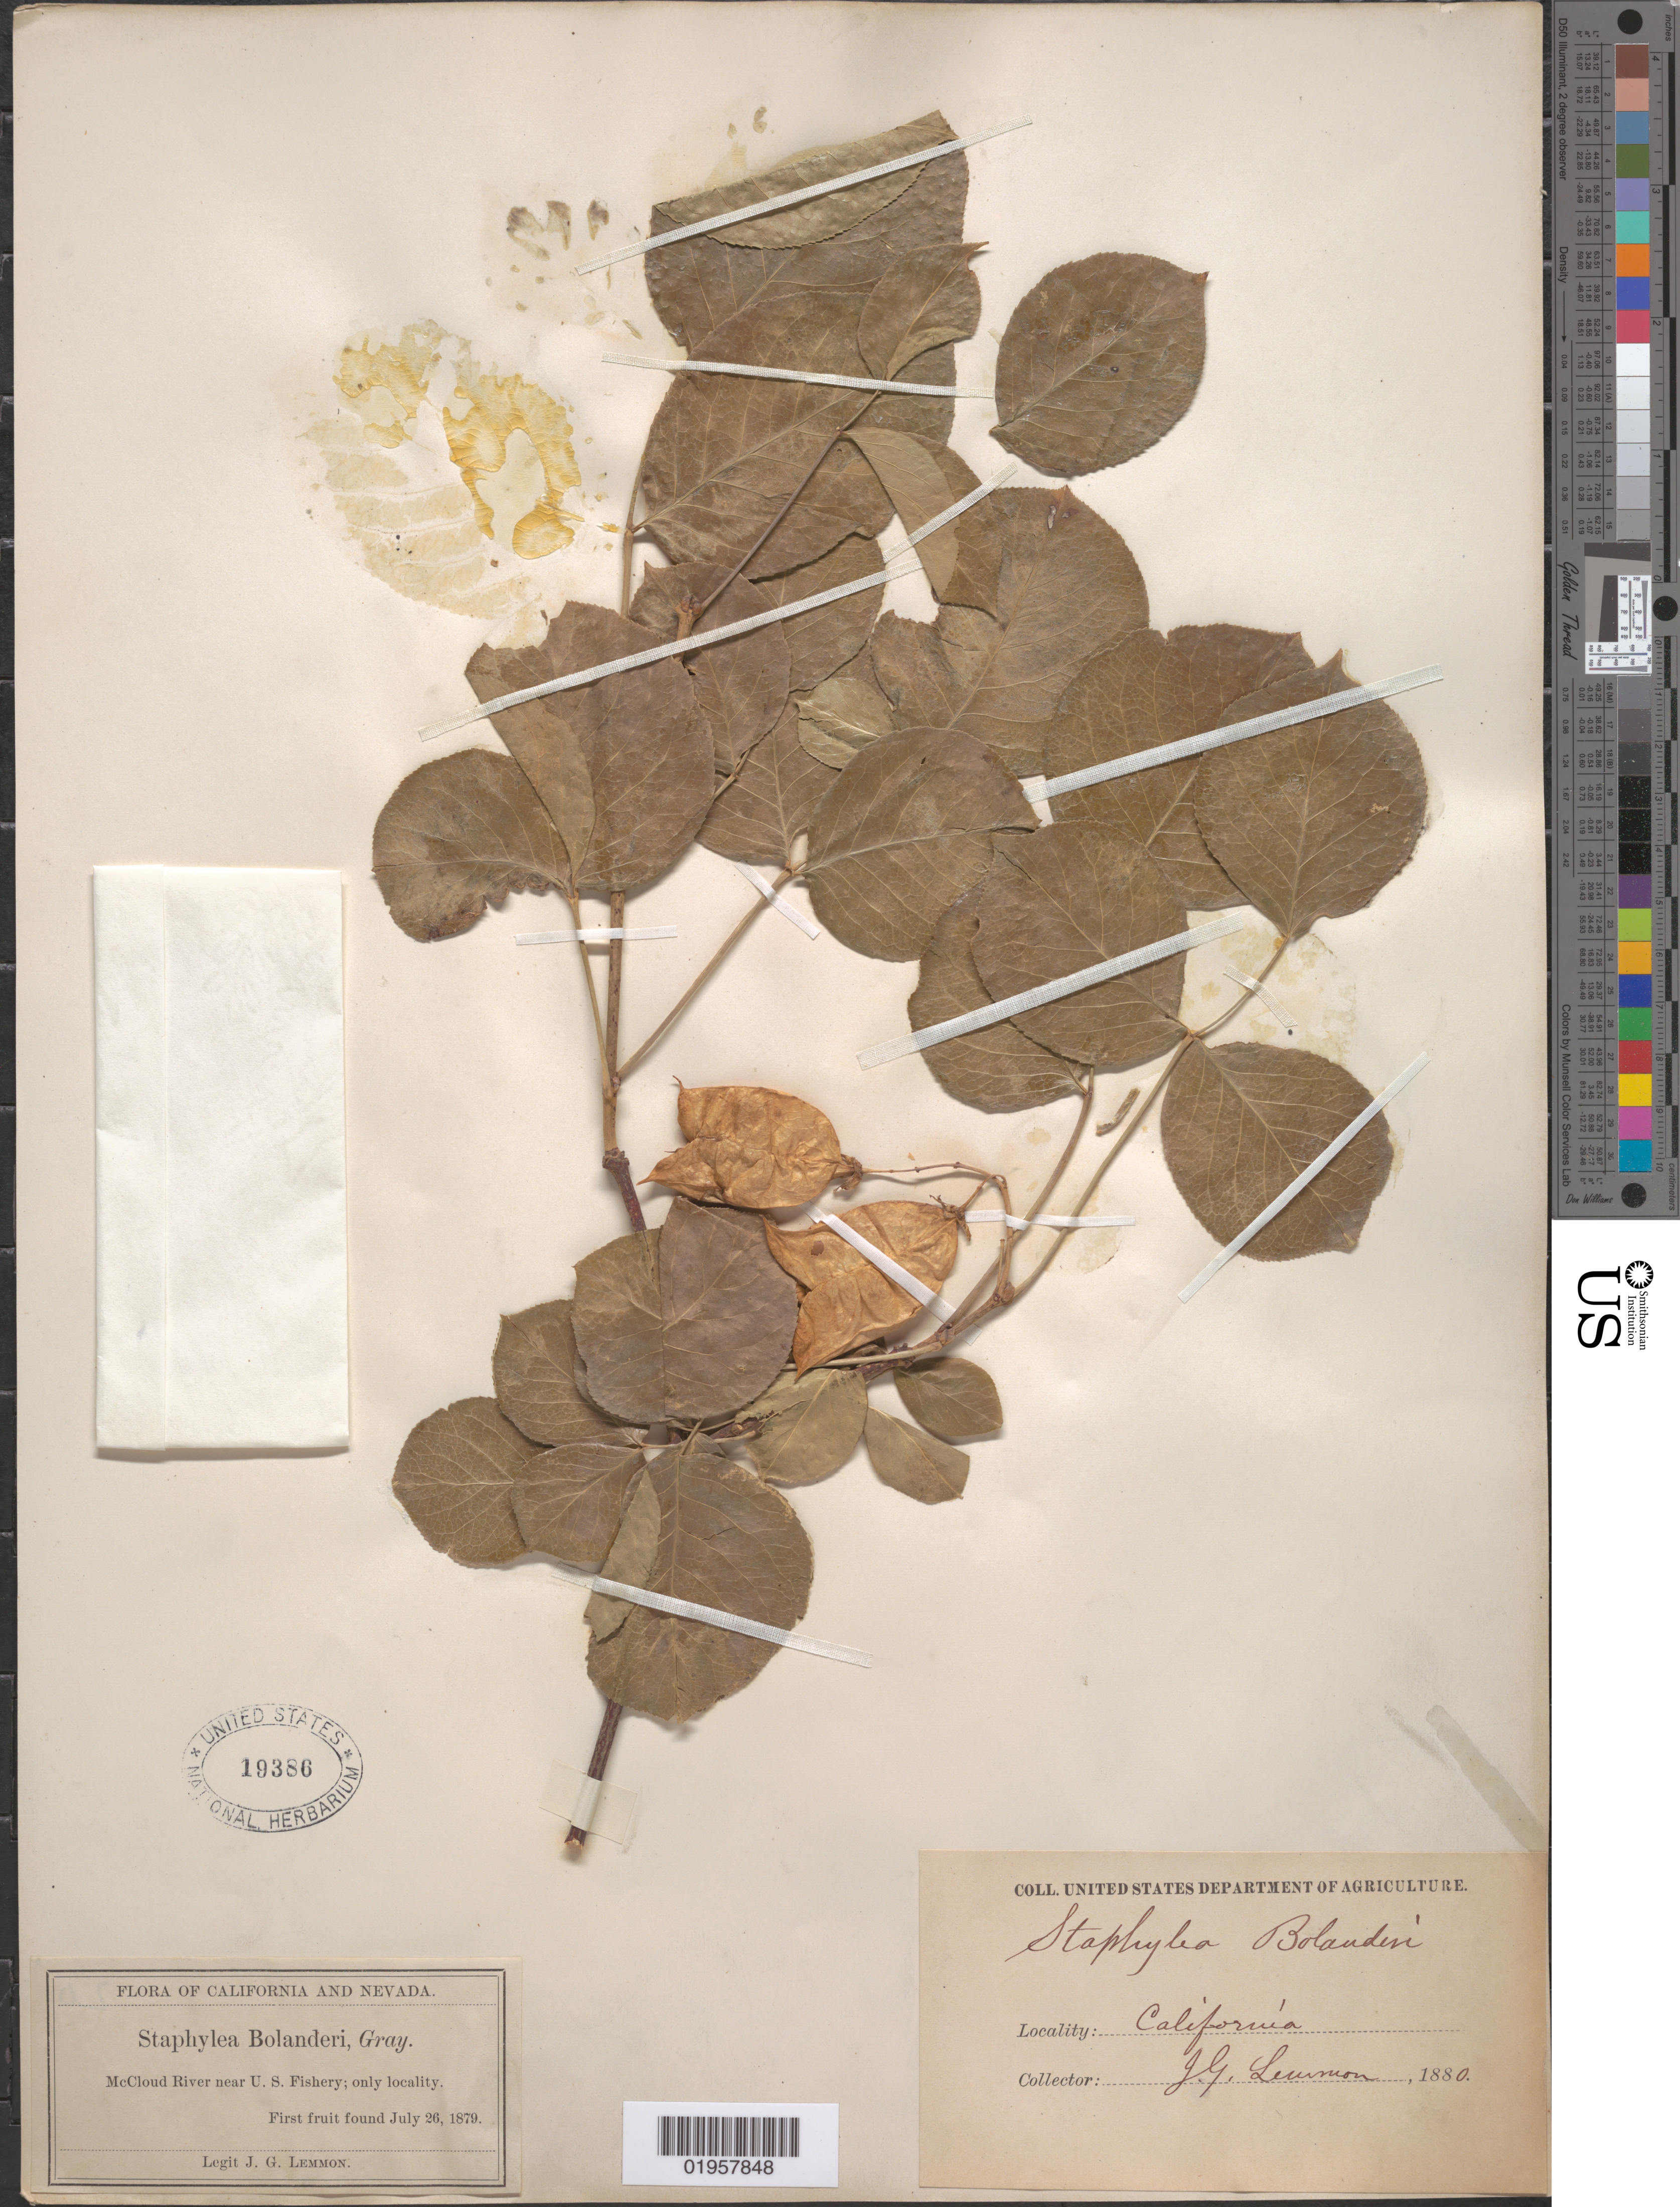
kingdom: Plantae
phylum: Tracheophyta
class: Magnoliopsida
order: Crossosomatales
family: Staphyleaceae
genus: Staphylea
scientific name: Staphylea bolanderi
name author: A. Gray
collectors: J. G. Lemmon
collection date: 1879-07-26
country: United States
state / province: California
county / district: Siskiyou/Shasta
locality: McCloud River near U.S. Fishery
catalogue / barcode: US 19386